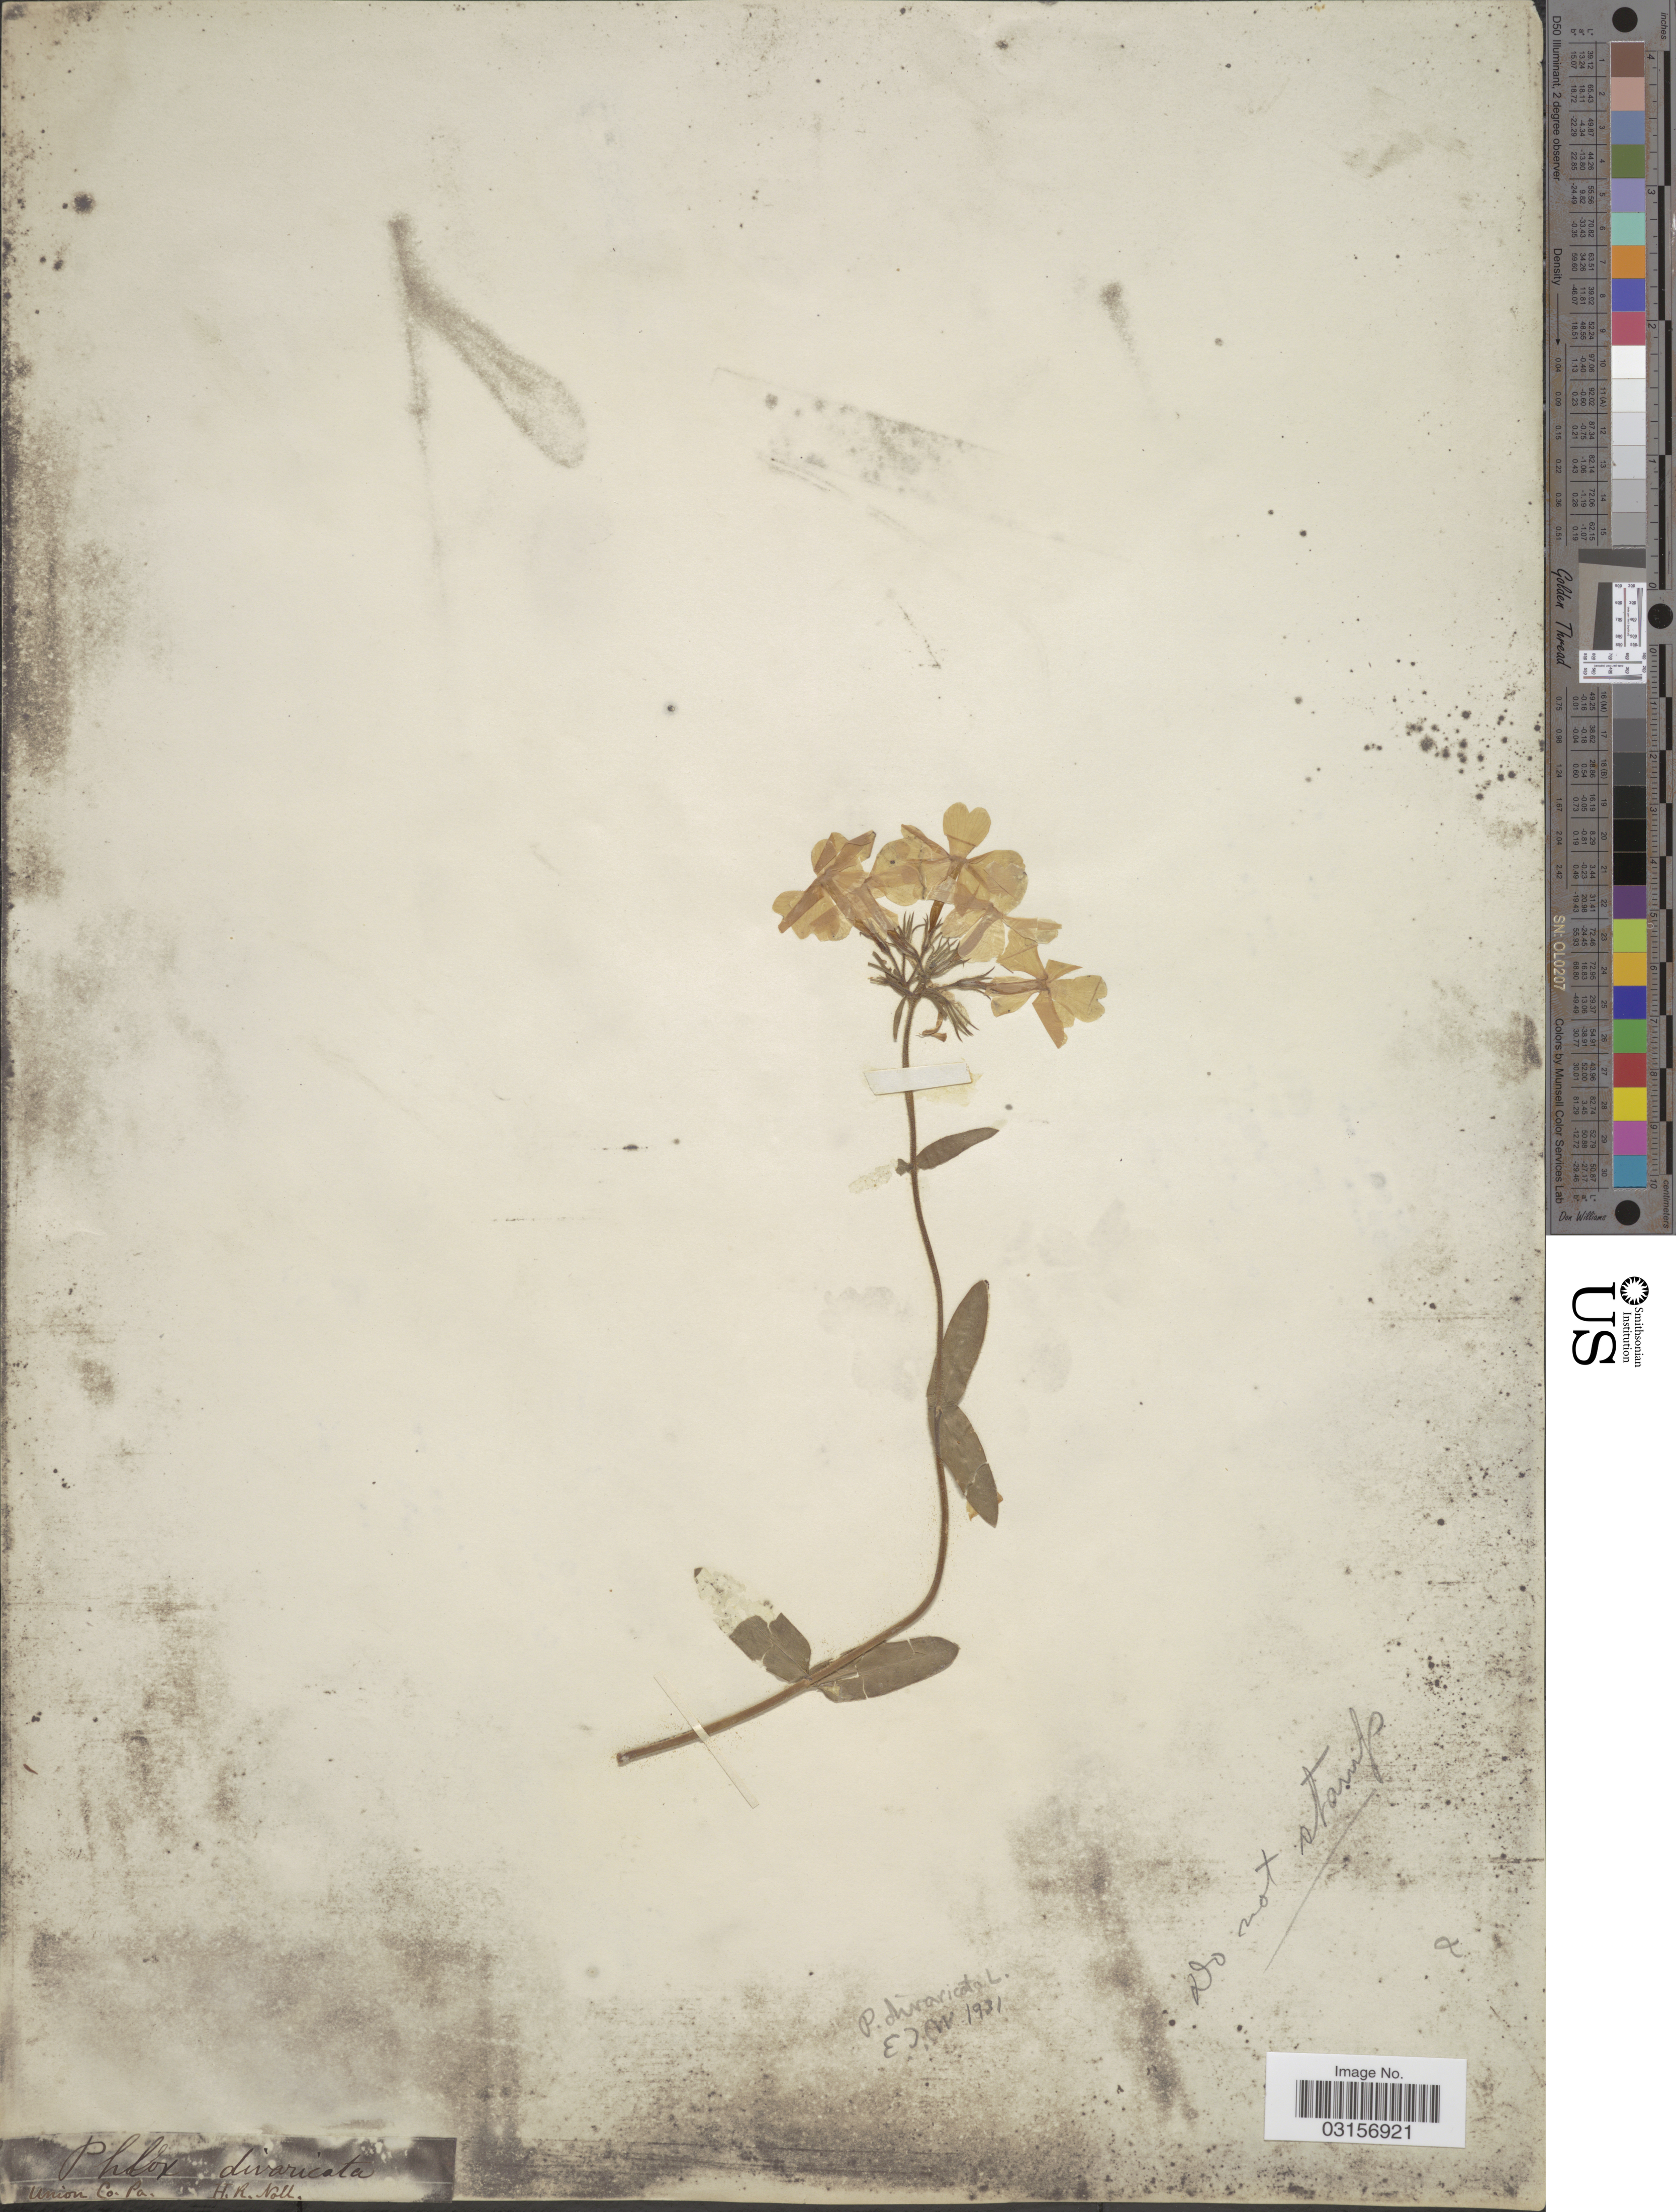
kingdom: Plantae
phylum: Tracheophyta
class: Magnoliopsida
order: Ericales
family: Polemoniaceae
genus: Phlox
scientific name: Phlox divaricata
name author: L.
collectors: H. Noll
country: United States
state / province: Pennsylvania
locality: Union Co.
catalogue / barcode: US 103114